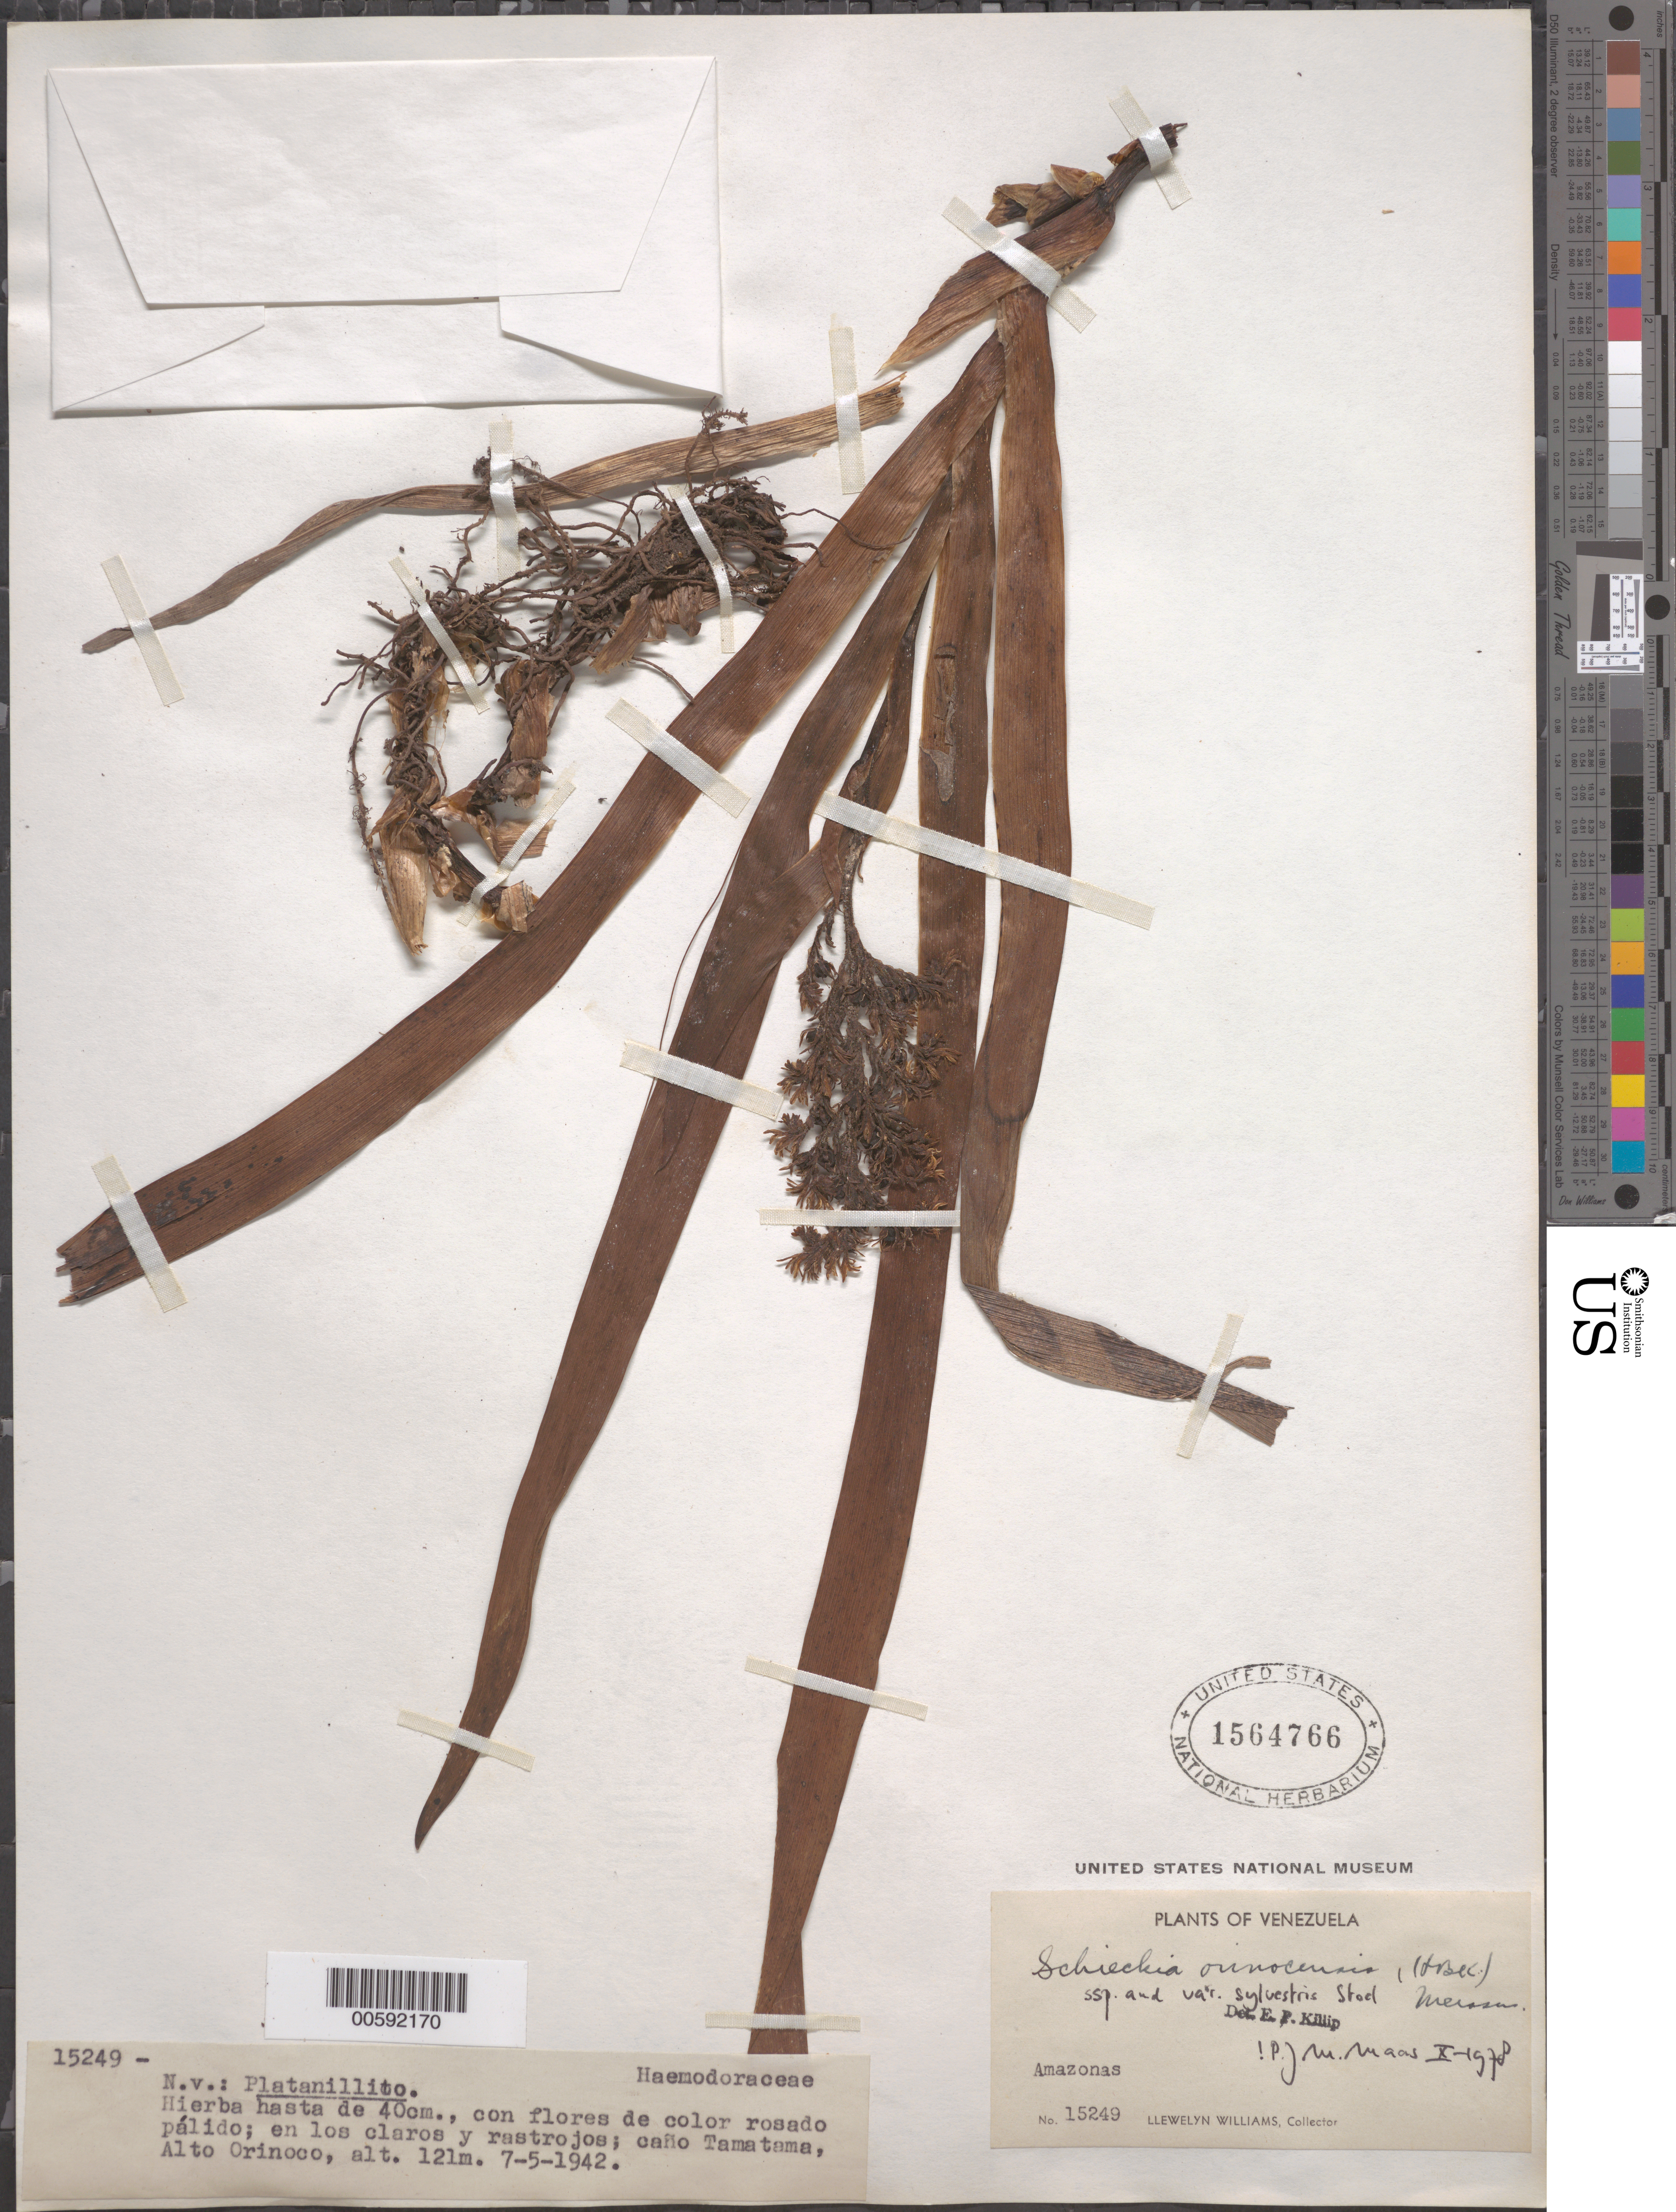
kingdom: Plantae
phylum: Tracheophyta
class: Liliopsida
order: Commelinales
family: Haemodoraceae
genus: Schiekia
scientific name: Schiekia orinocensis subsp. silvestris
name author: Maas & Stoel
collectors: Ll. Williams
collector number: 15249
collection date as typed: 05 Jul 1942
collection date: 1942-07-05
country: Venezuela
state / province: Amazonas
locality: Tamatama, Alto Orinoco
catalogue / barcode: US 1564766